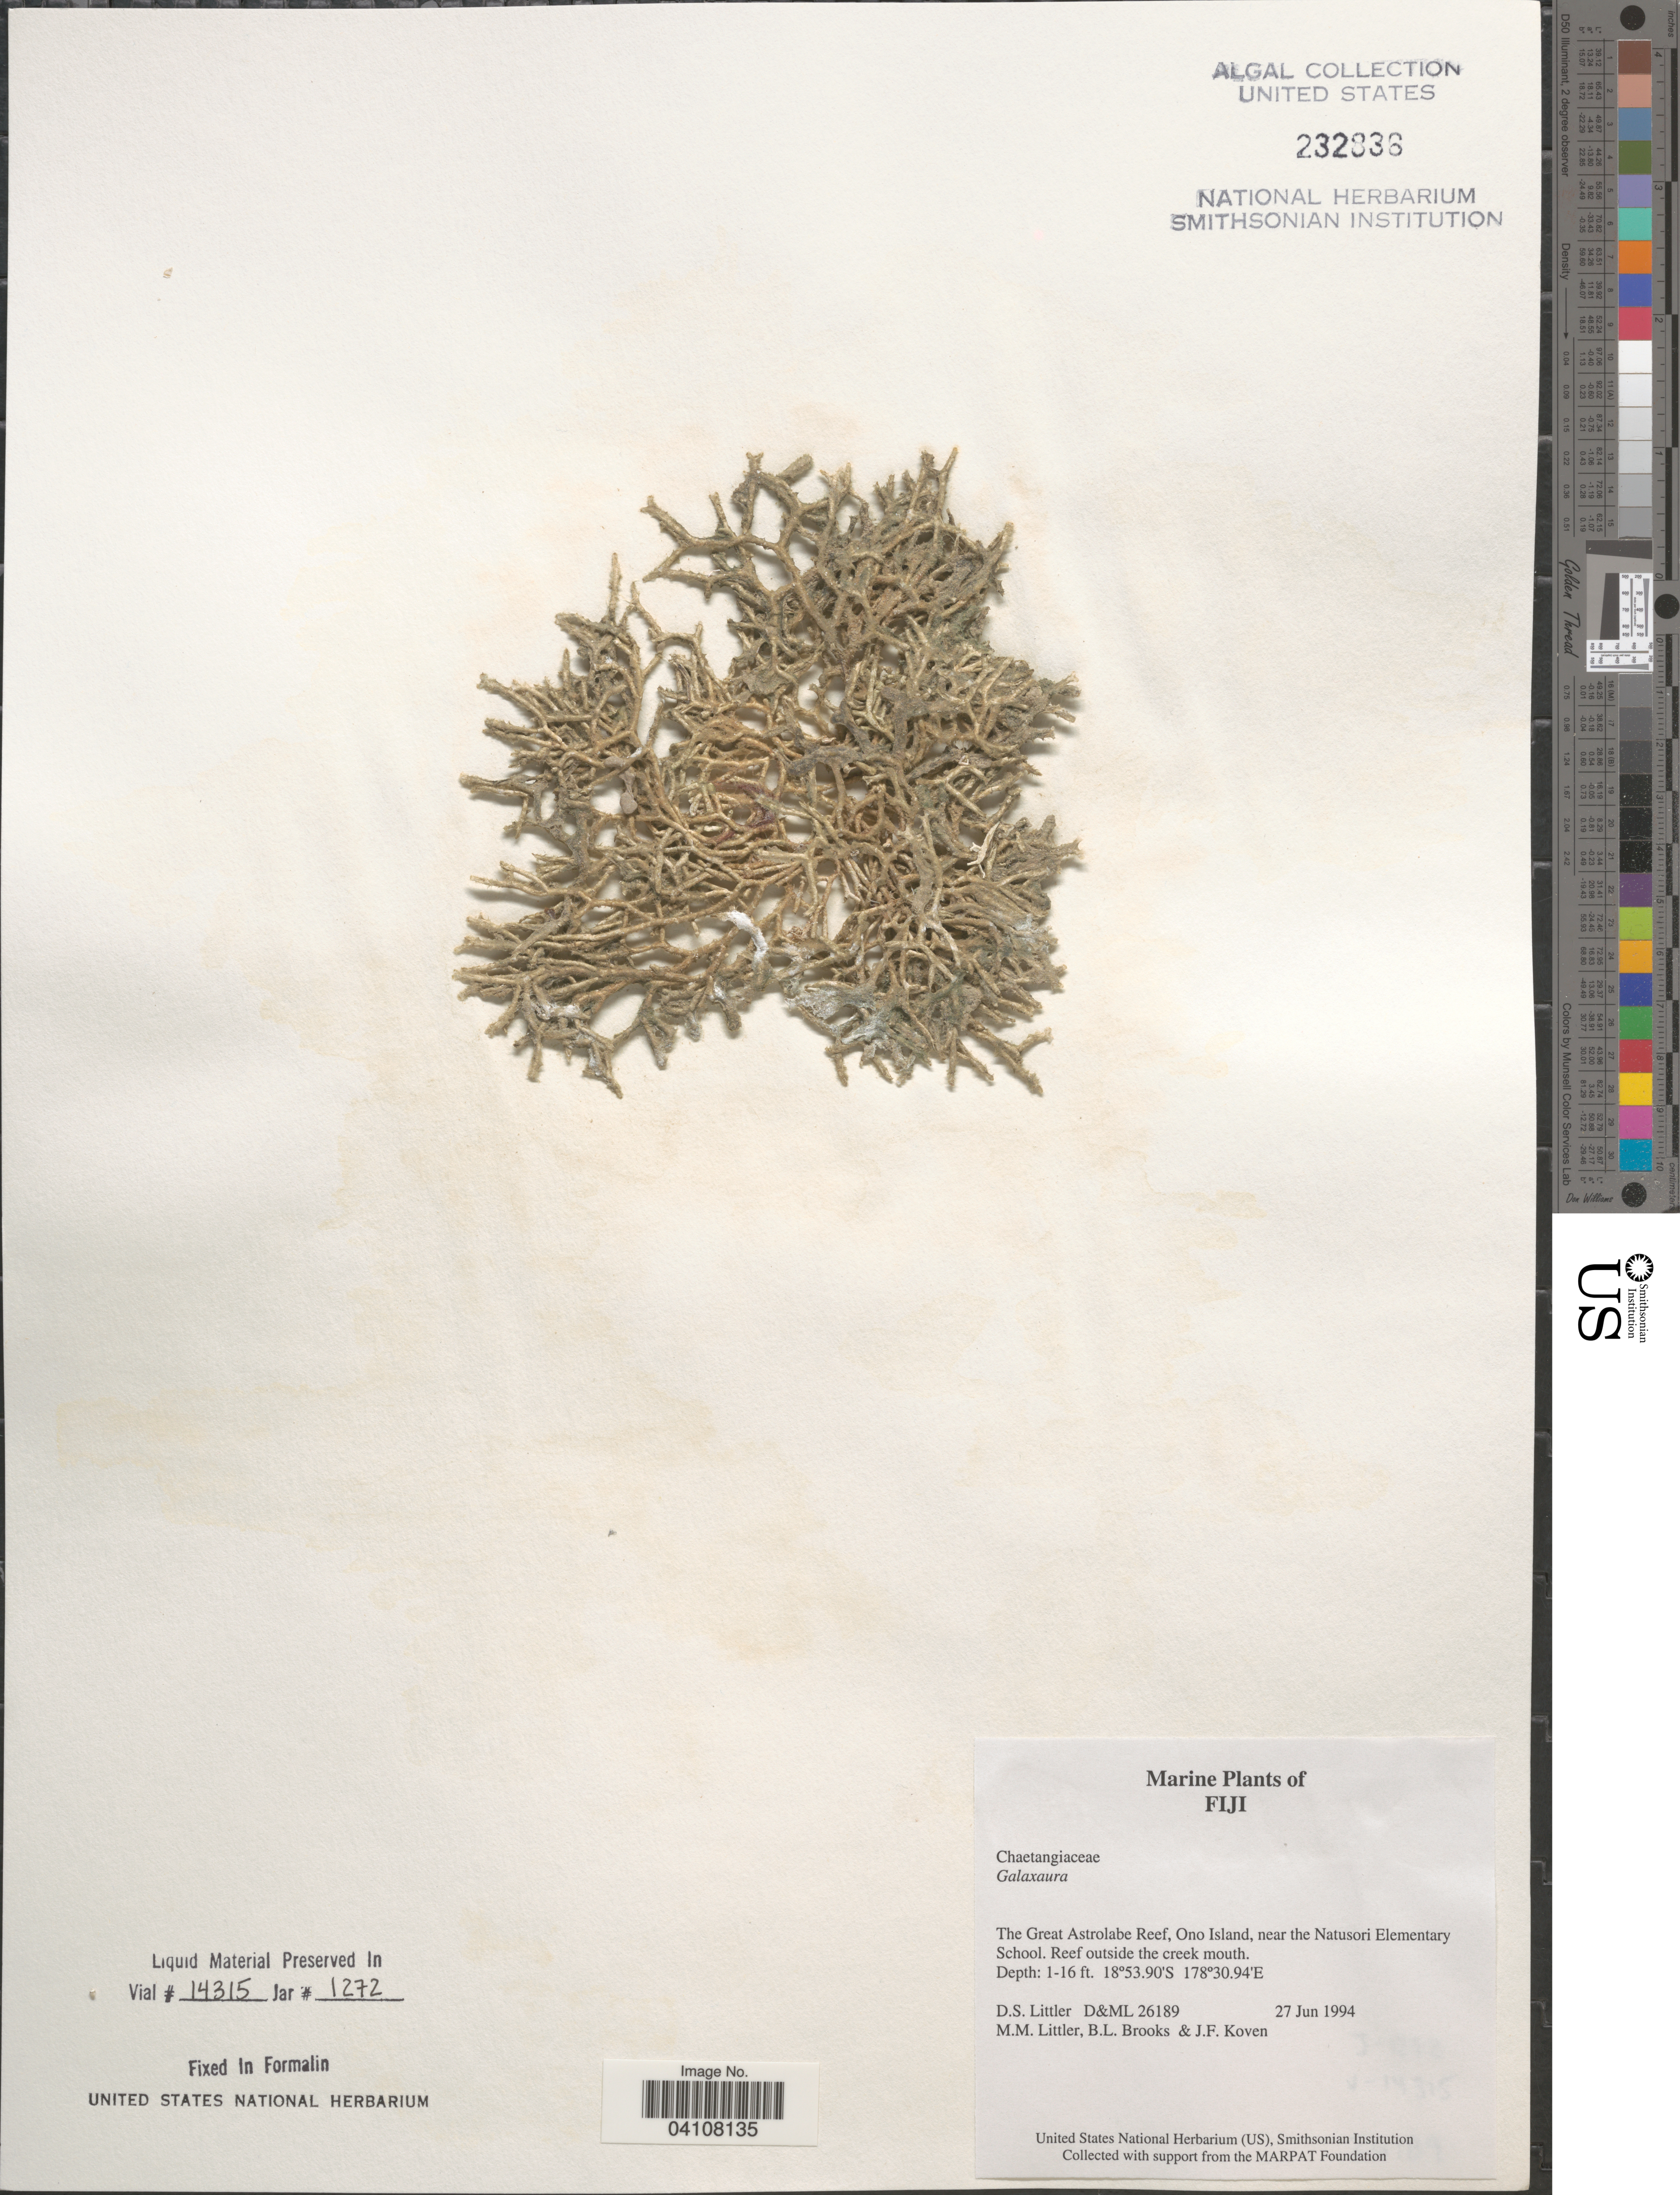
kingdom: Plantae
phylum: Rhodophyta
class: Florideophyceae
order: Nemaliales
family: Galaxauraceae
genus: Galaxaura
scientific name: Galaxaura sp.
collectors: D. S. Littler, B. Brooks & J. Koven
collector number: D&ML26189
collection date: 1994-06-27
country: Fiji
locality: The Great Astrolabe Reef, Ono Island, near the Natusori Elementary School. Reef outside the creek mouth.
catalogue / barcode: US 232836